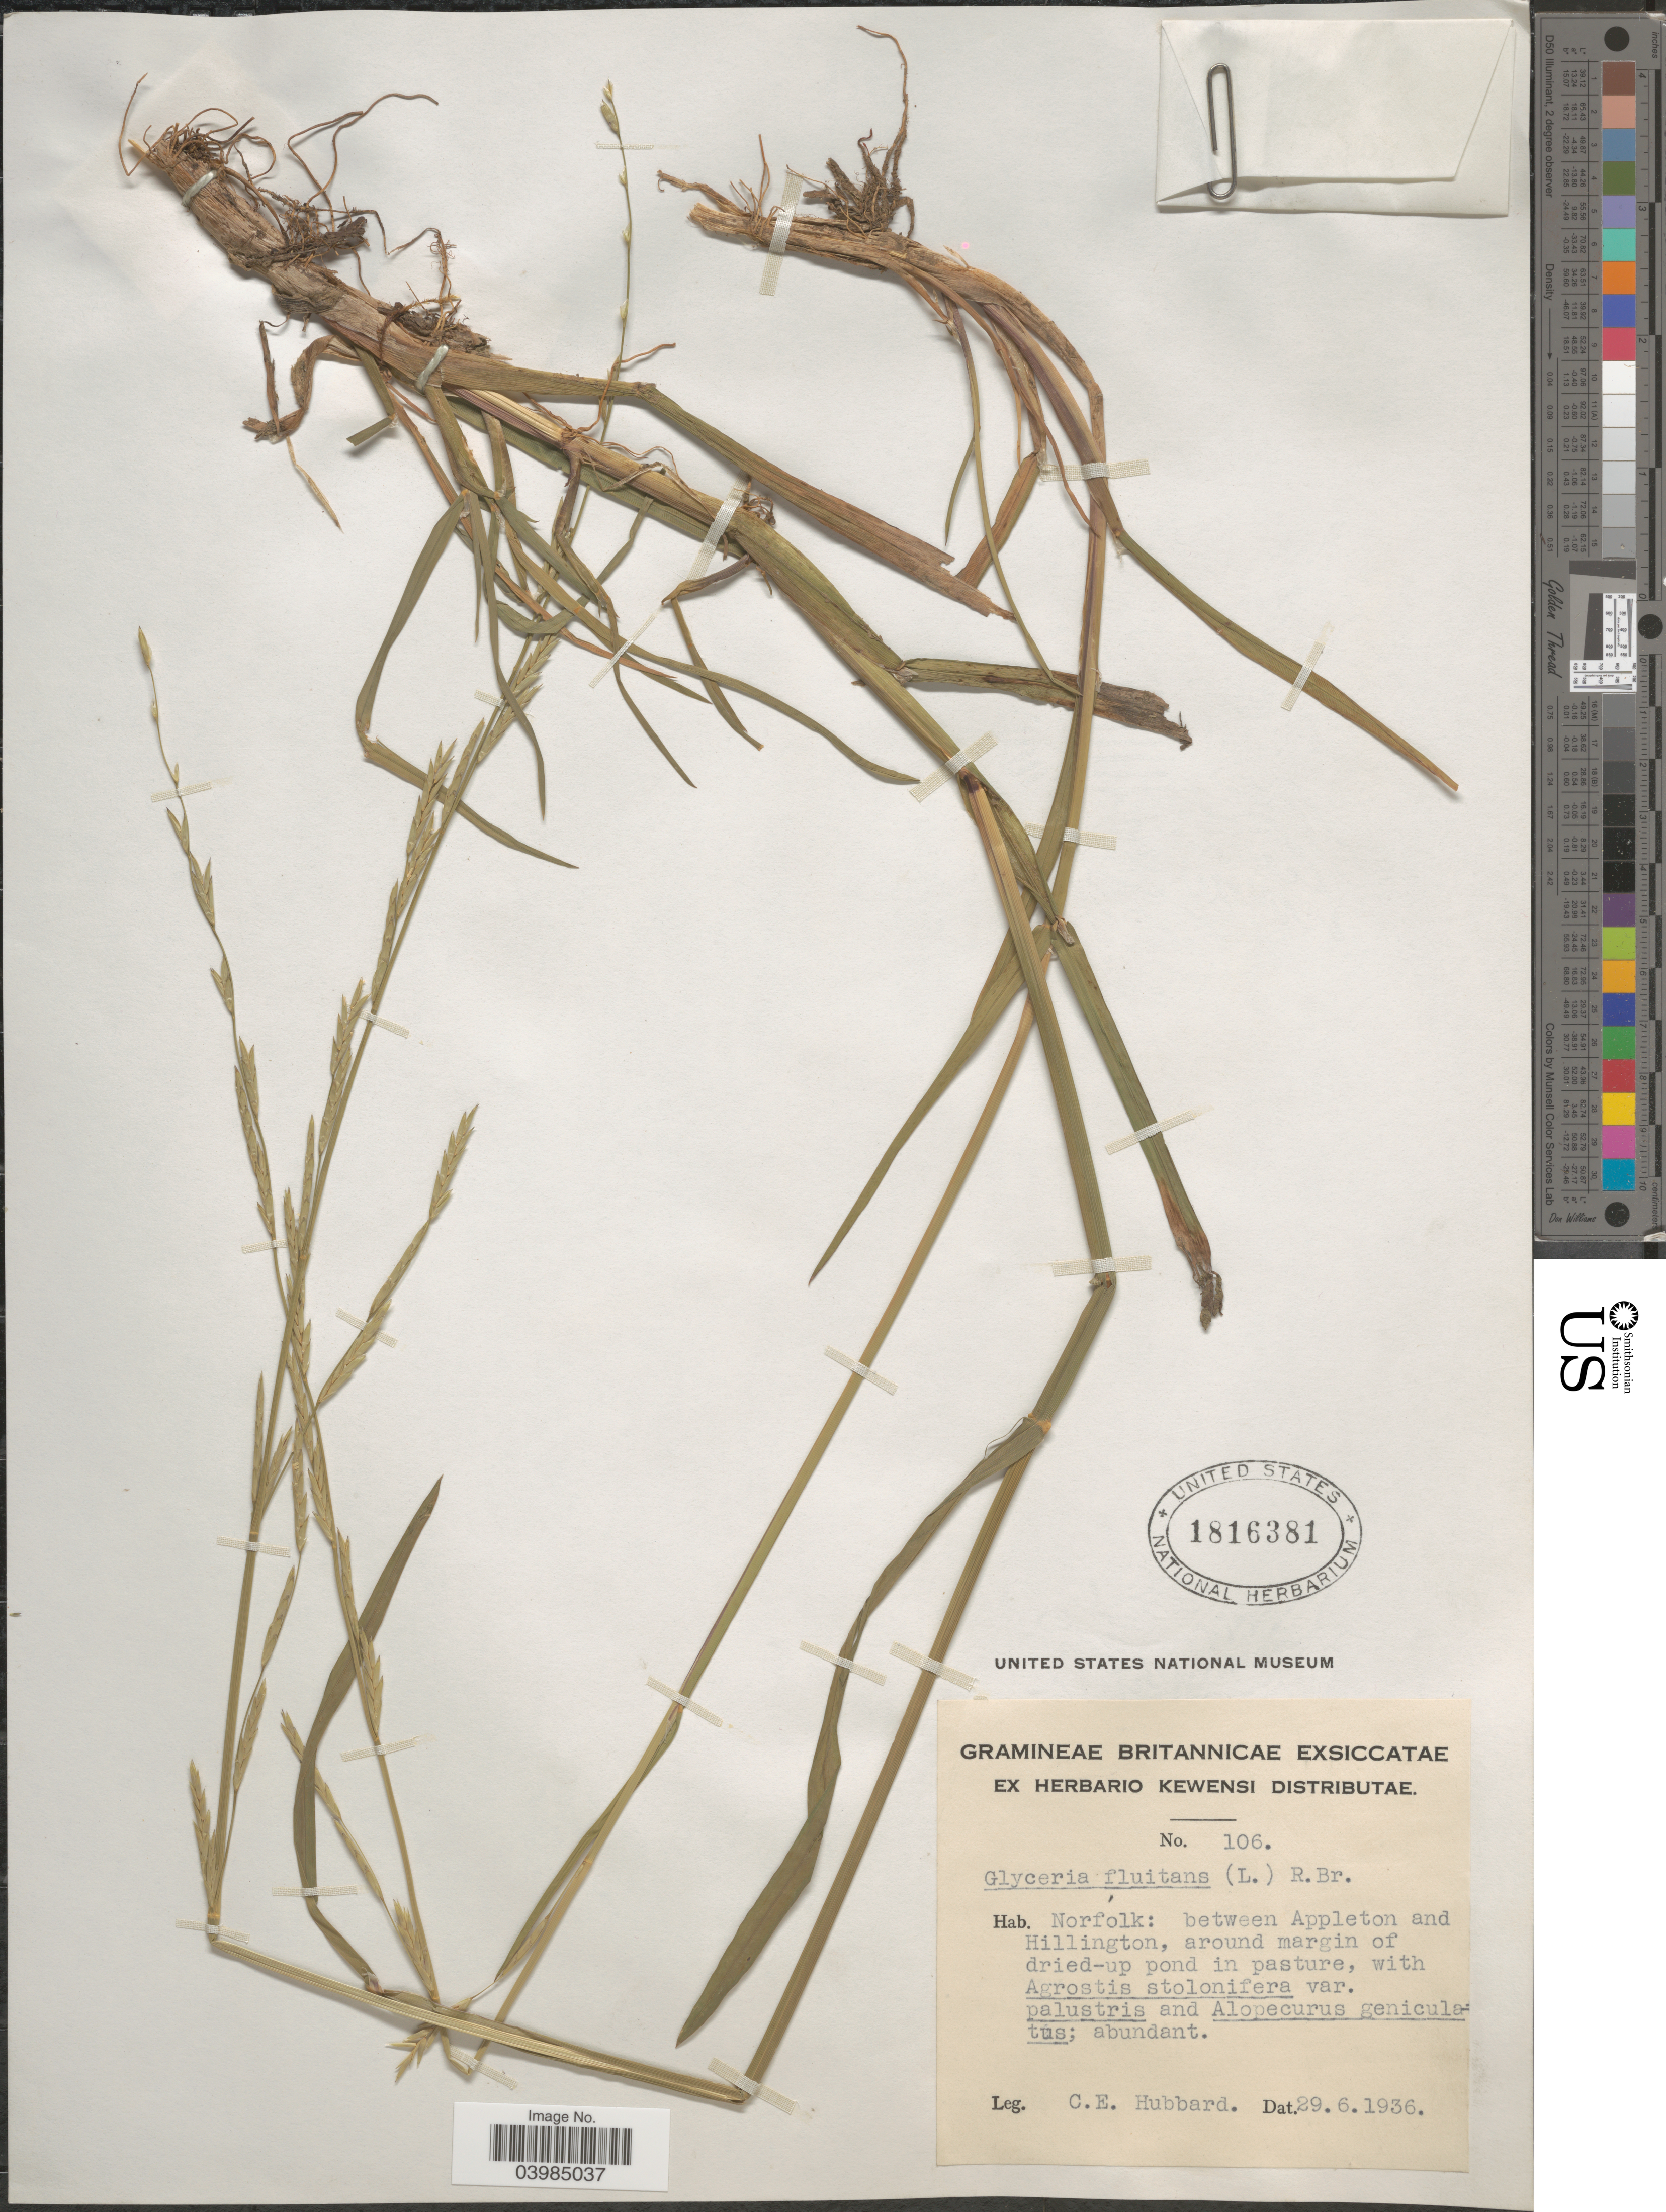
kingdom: Plantae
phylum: Tracheophyta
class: Liliopsida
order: Poales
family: Poaceae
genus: Glyceria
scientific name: Glyceria fluitans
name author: (L.) R. Br.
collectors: C. E. Hubbard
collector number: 106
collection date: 1936-06-29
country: United Kingdom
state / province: England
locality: Norfolk. Between Appleton and Hillington.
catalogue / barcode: US 1816381